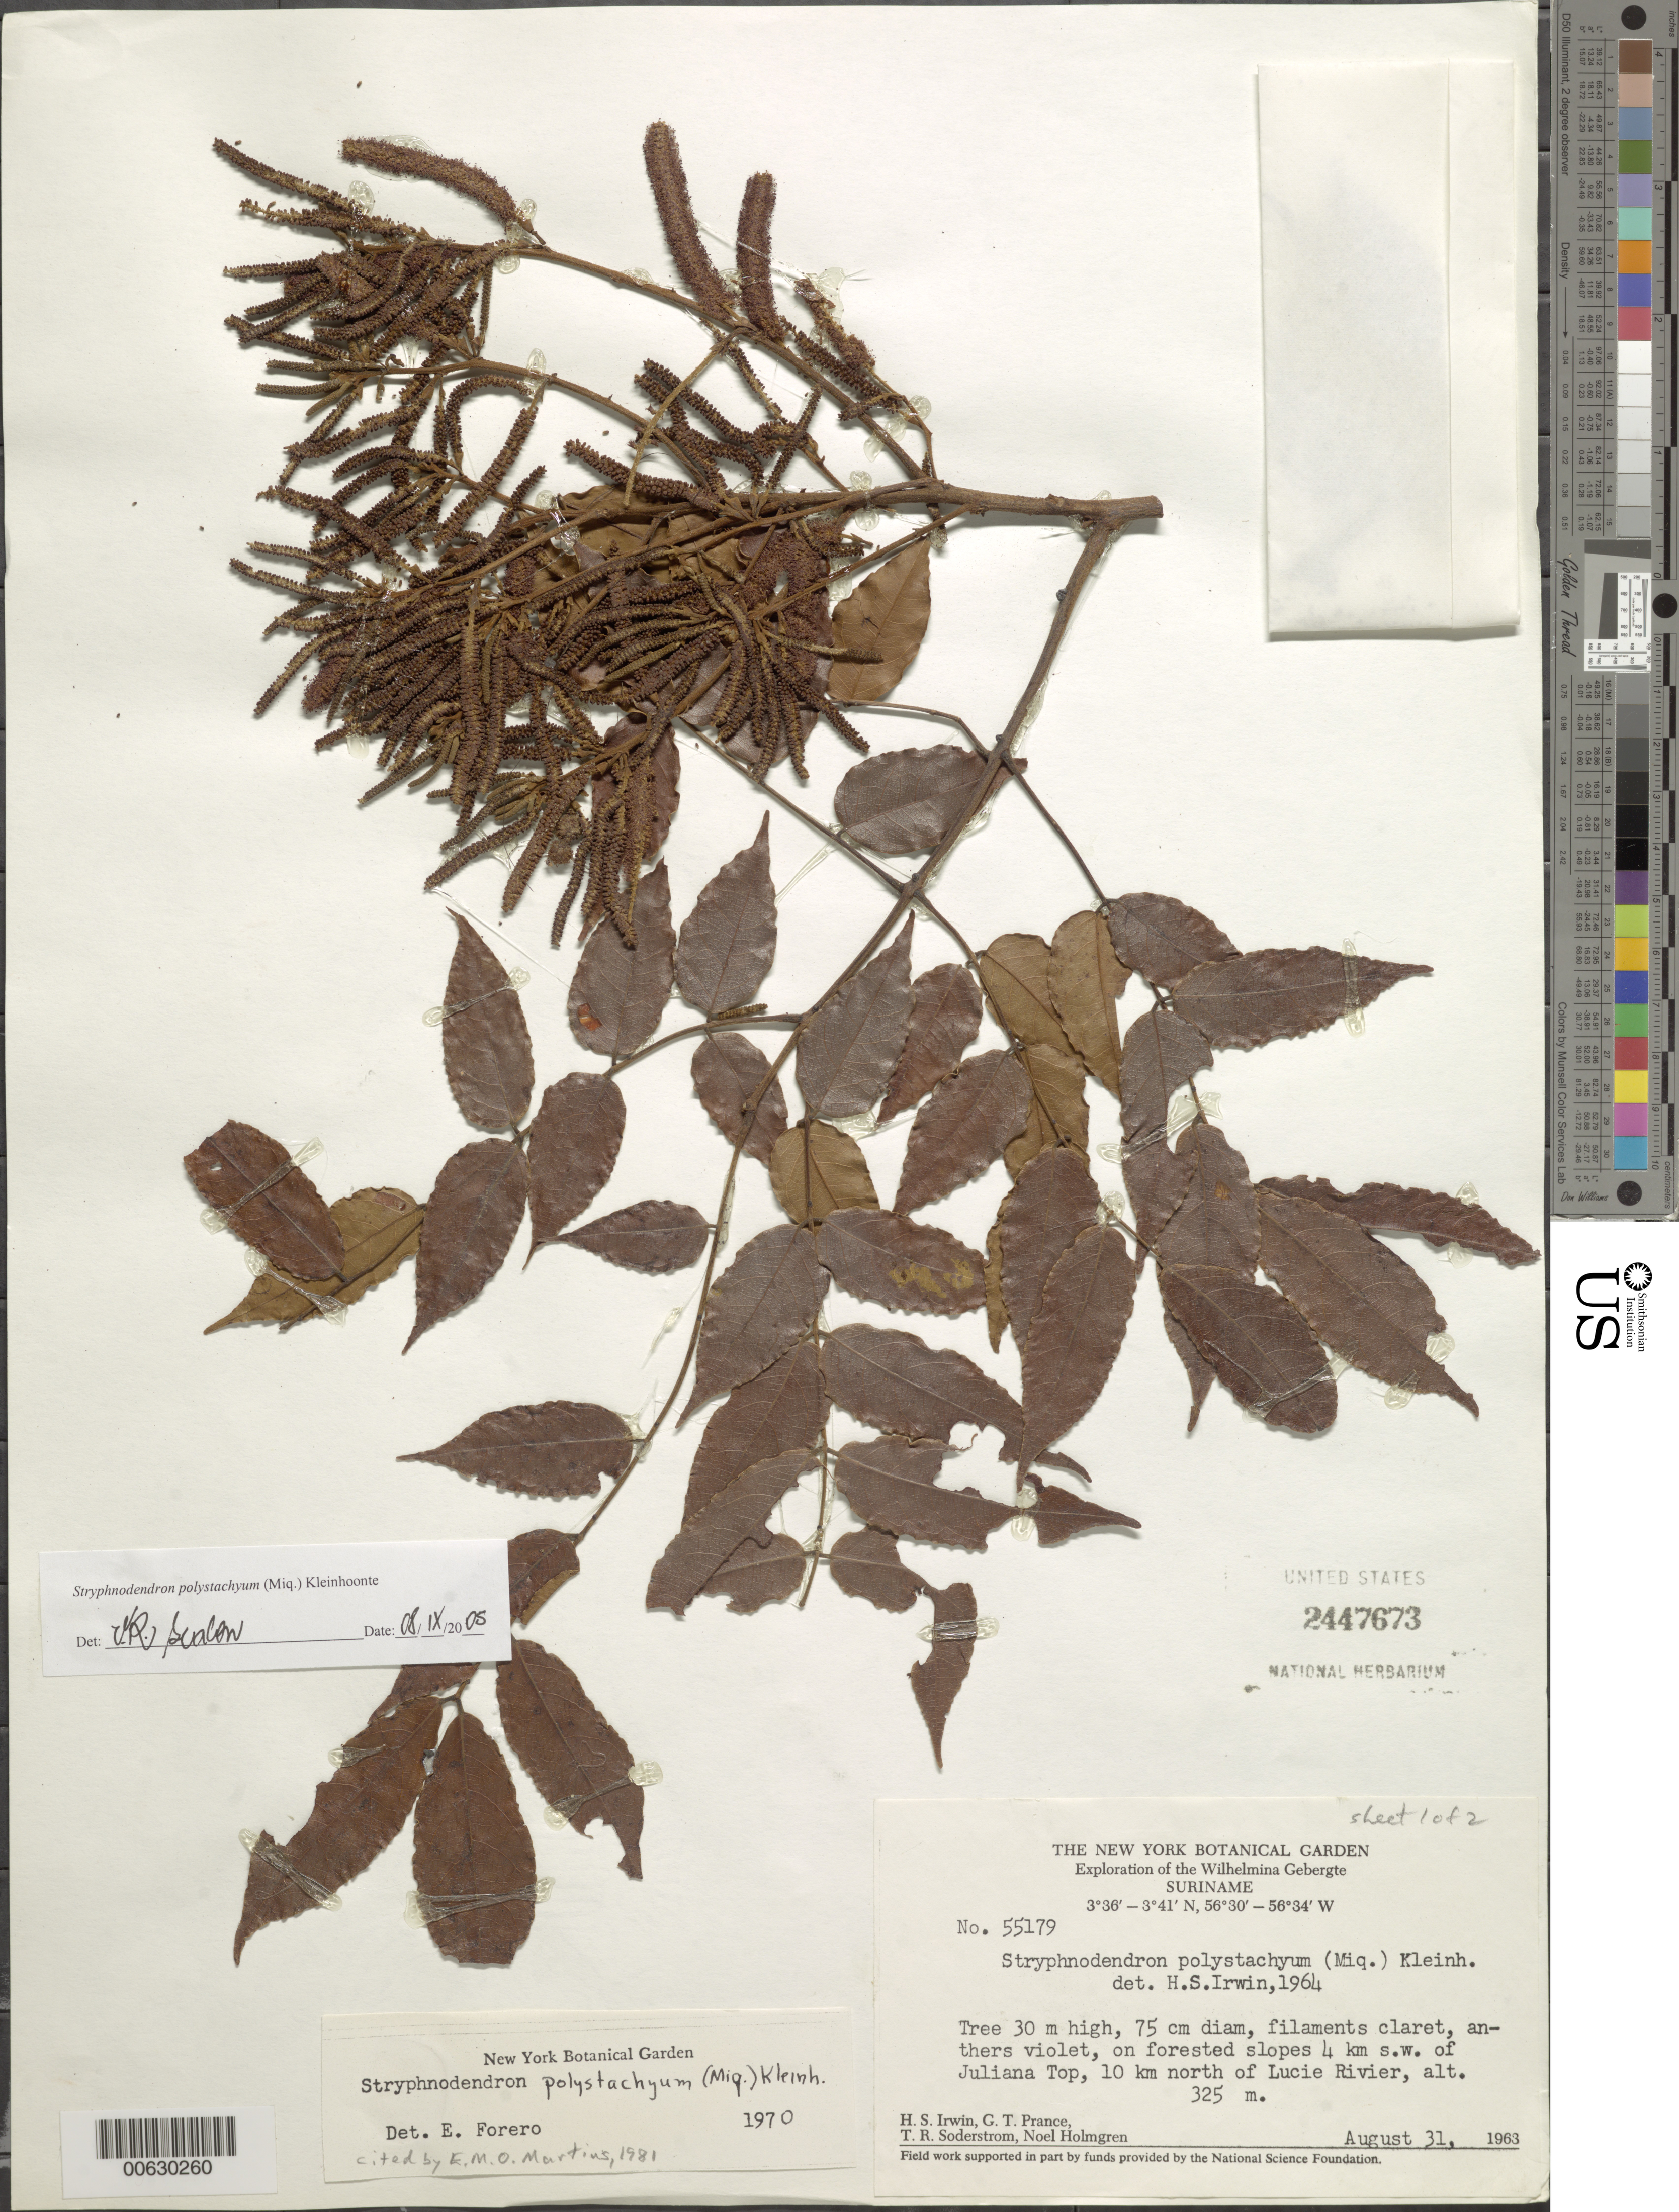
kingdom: Plantae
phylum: Tracheophyta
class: Magnoliopsida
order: Fabales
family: Fabaceae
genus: Gwilymia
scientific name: Gwilymia polystachya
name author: (Miq.) A.G. Lima et al.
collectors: H. Irwin, G. T. Prance, T. R. Soderstrom & N. H. Holmgren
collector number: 55179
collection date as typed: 31-Aug-63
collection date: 1963-08-31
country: Suriname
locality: Juliana Top, 4 km SW of; 10 km N of Lucie River, Wilhelmina Gebergte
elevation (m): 325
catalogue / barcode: US 2447673